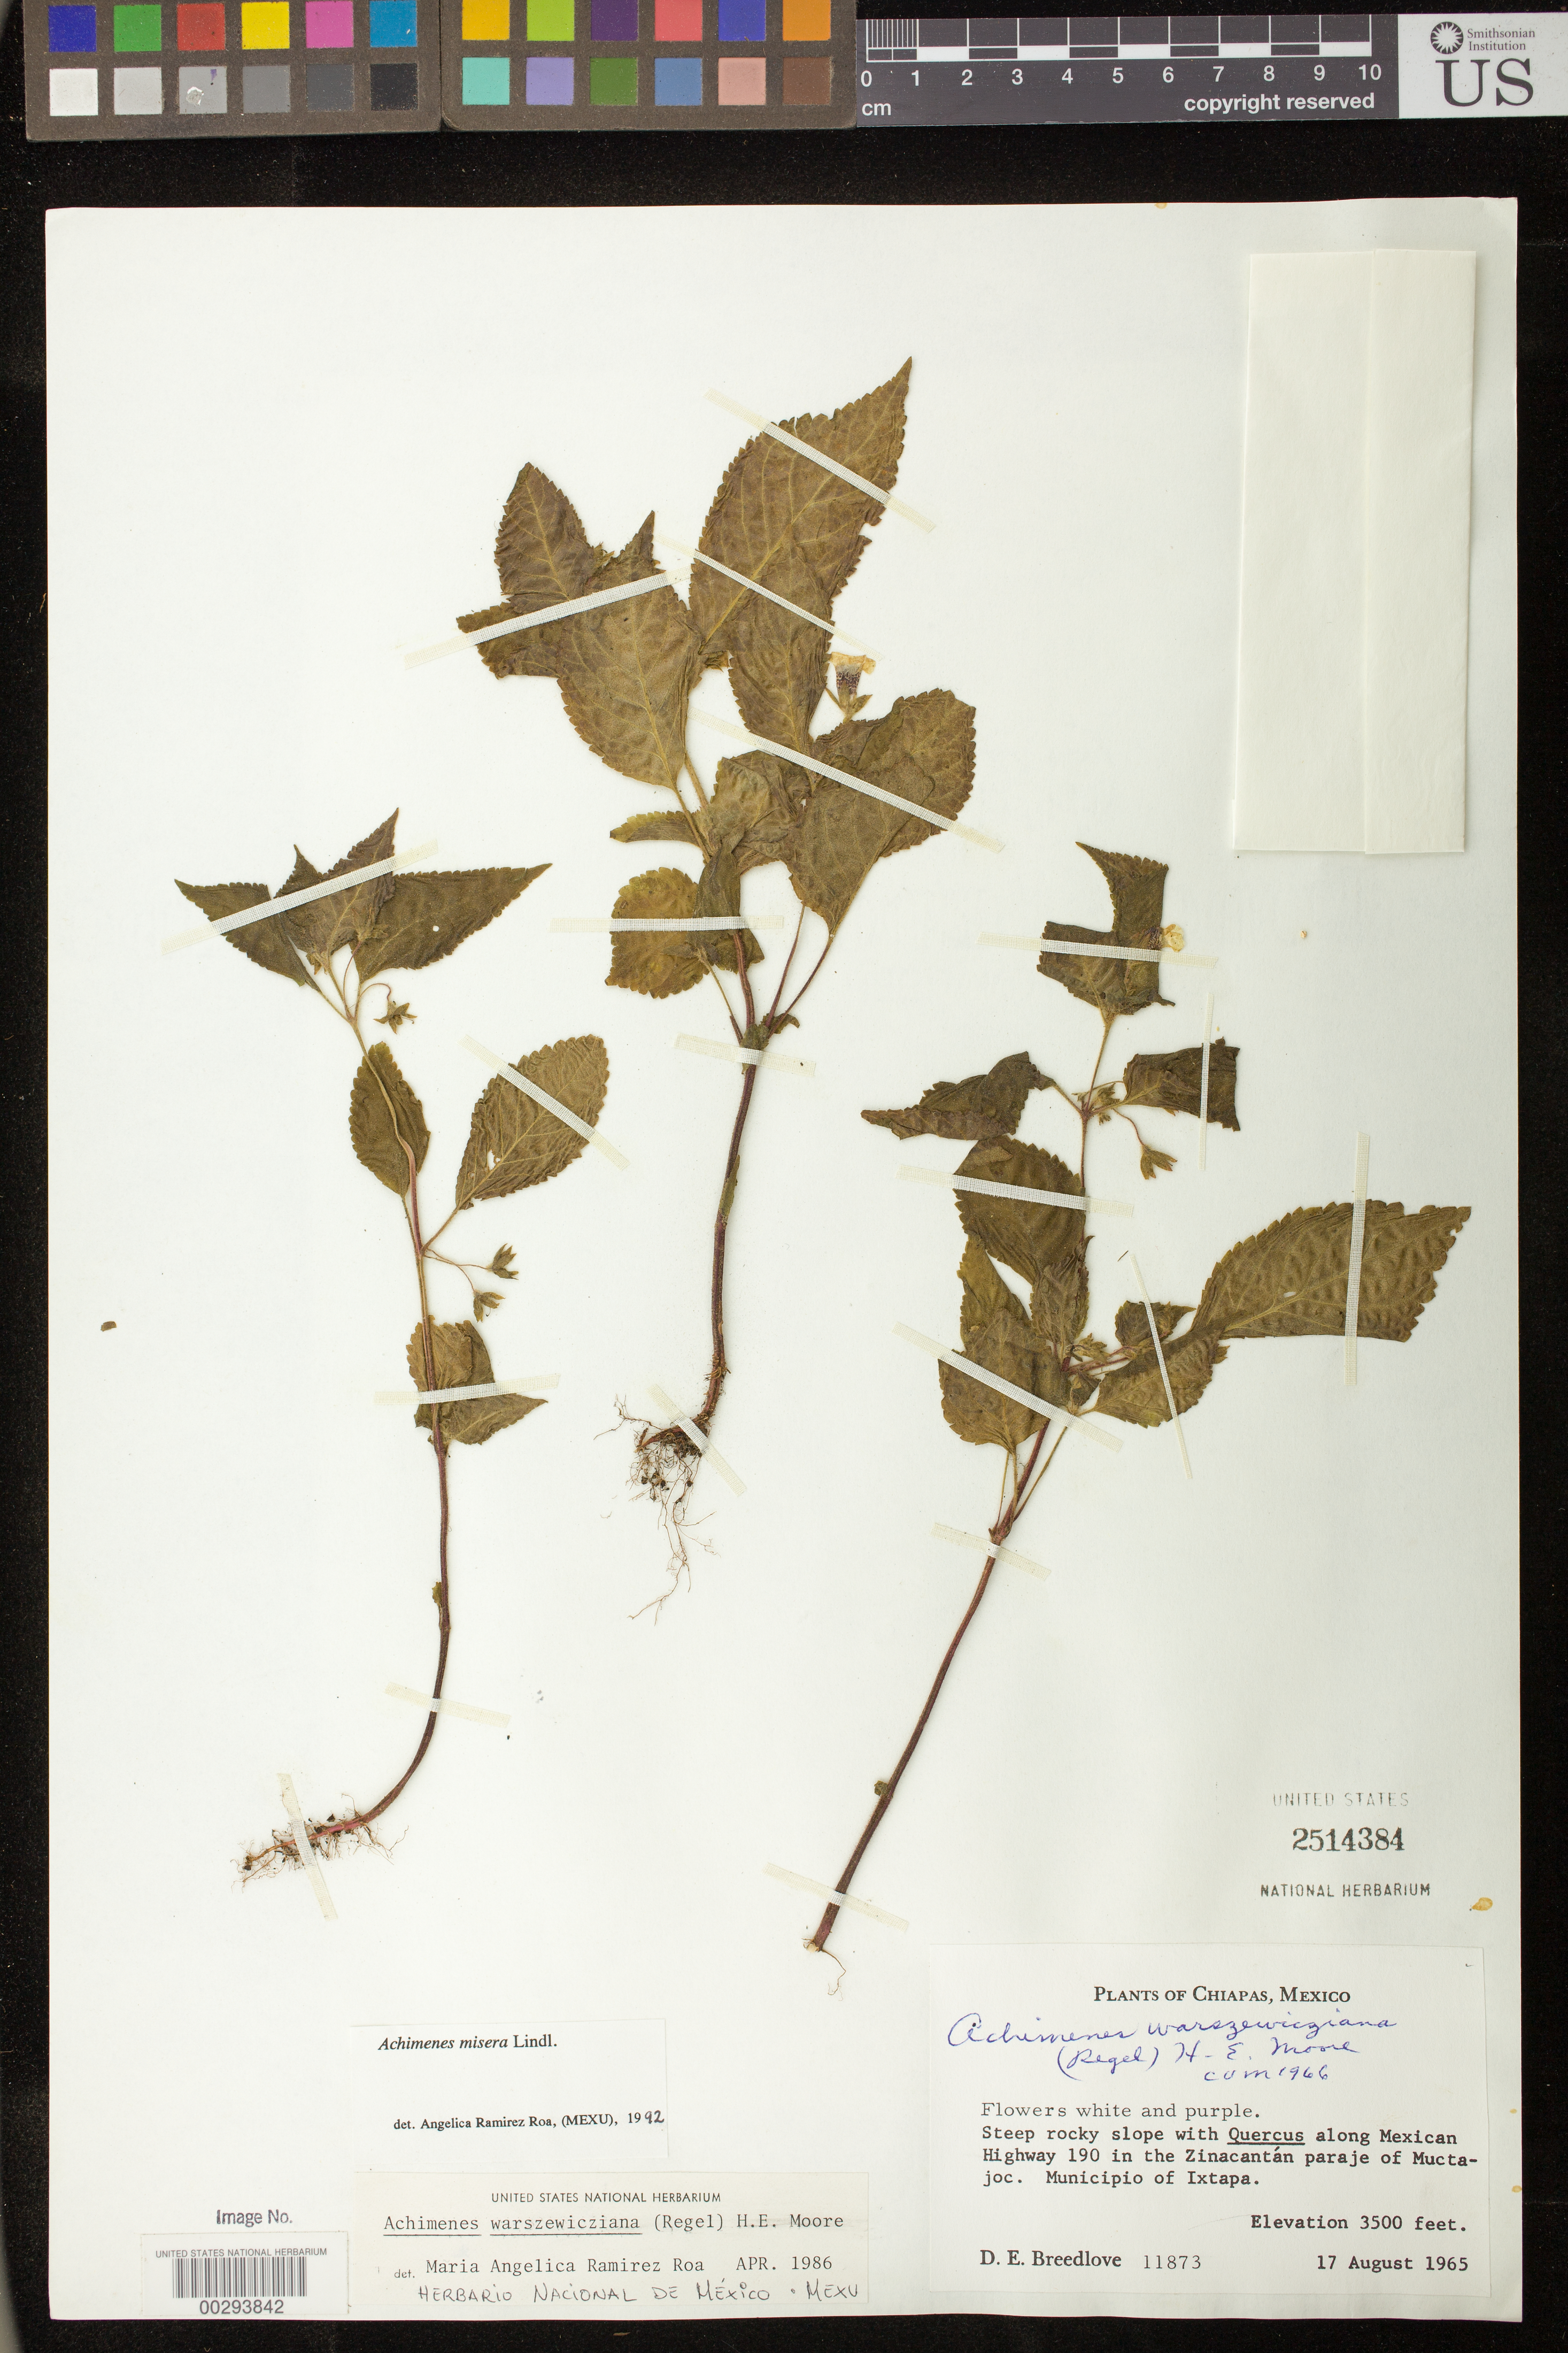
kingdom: Plantae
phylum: Tracheophyta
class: Magnoliopsida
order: Lamiales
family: Gesneriaceae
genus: Achimenes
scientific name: Achimenes misera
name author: Lindl.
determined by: Ramírez-Roa, A.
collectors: D. E. Breedlove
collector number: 11873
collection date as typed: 17 Aug 1965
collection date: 1965-08-17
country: Mexico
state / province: Chiapas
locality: Along Mexican highway 190 in the Zinacantan Paraje of Muctajoc, Mun. of Ixtapa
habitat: Steep rocky slope with Quercus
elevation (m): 1067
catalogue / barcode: US 2514384